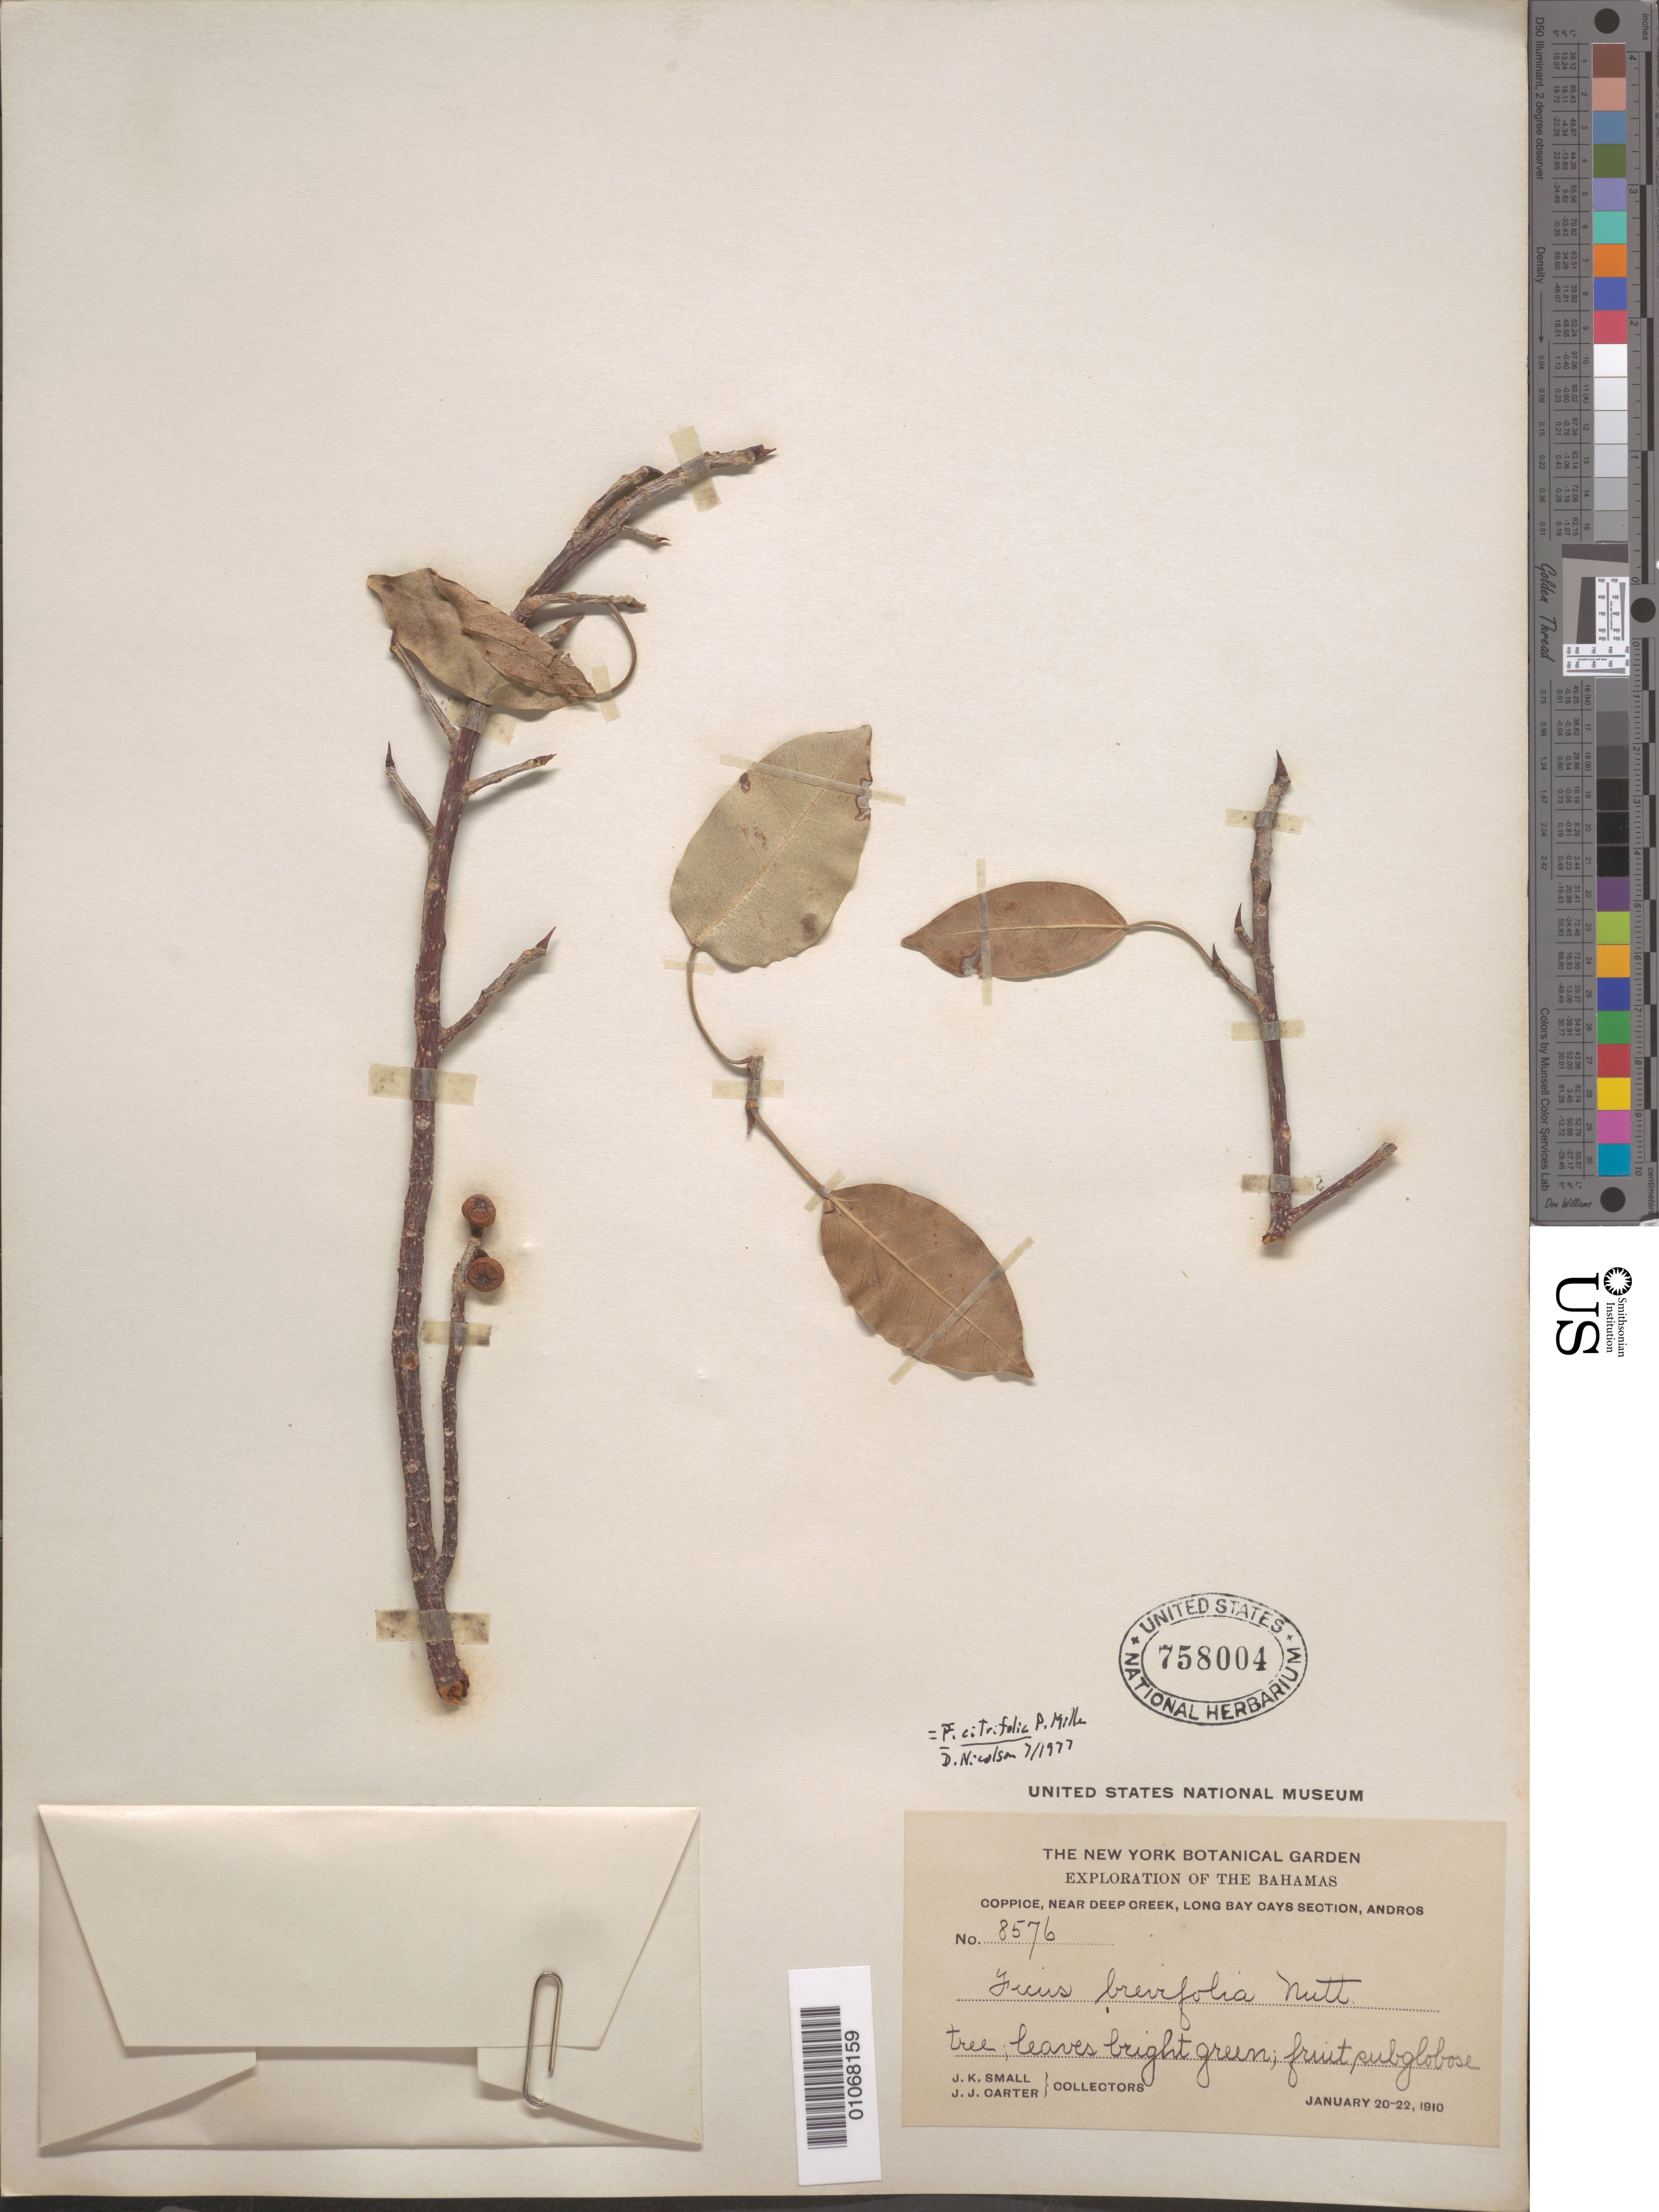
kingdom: Plantae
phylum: Tracheophyta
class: Magnoliopsida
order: Rosales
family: Moraceae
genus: Ficus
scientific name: Ficus citrifolia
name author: Mill.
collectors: J. K. Small & J. J. Carter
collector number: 8576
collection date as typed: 20 Jan 1910 to 22 Jan 1910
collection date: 1910-01-20/1910-01-22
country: Bahamas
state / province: North Andros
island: Andros I.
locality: Coppice, near deep creek.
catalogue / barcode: US 758004